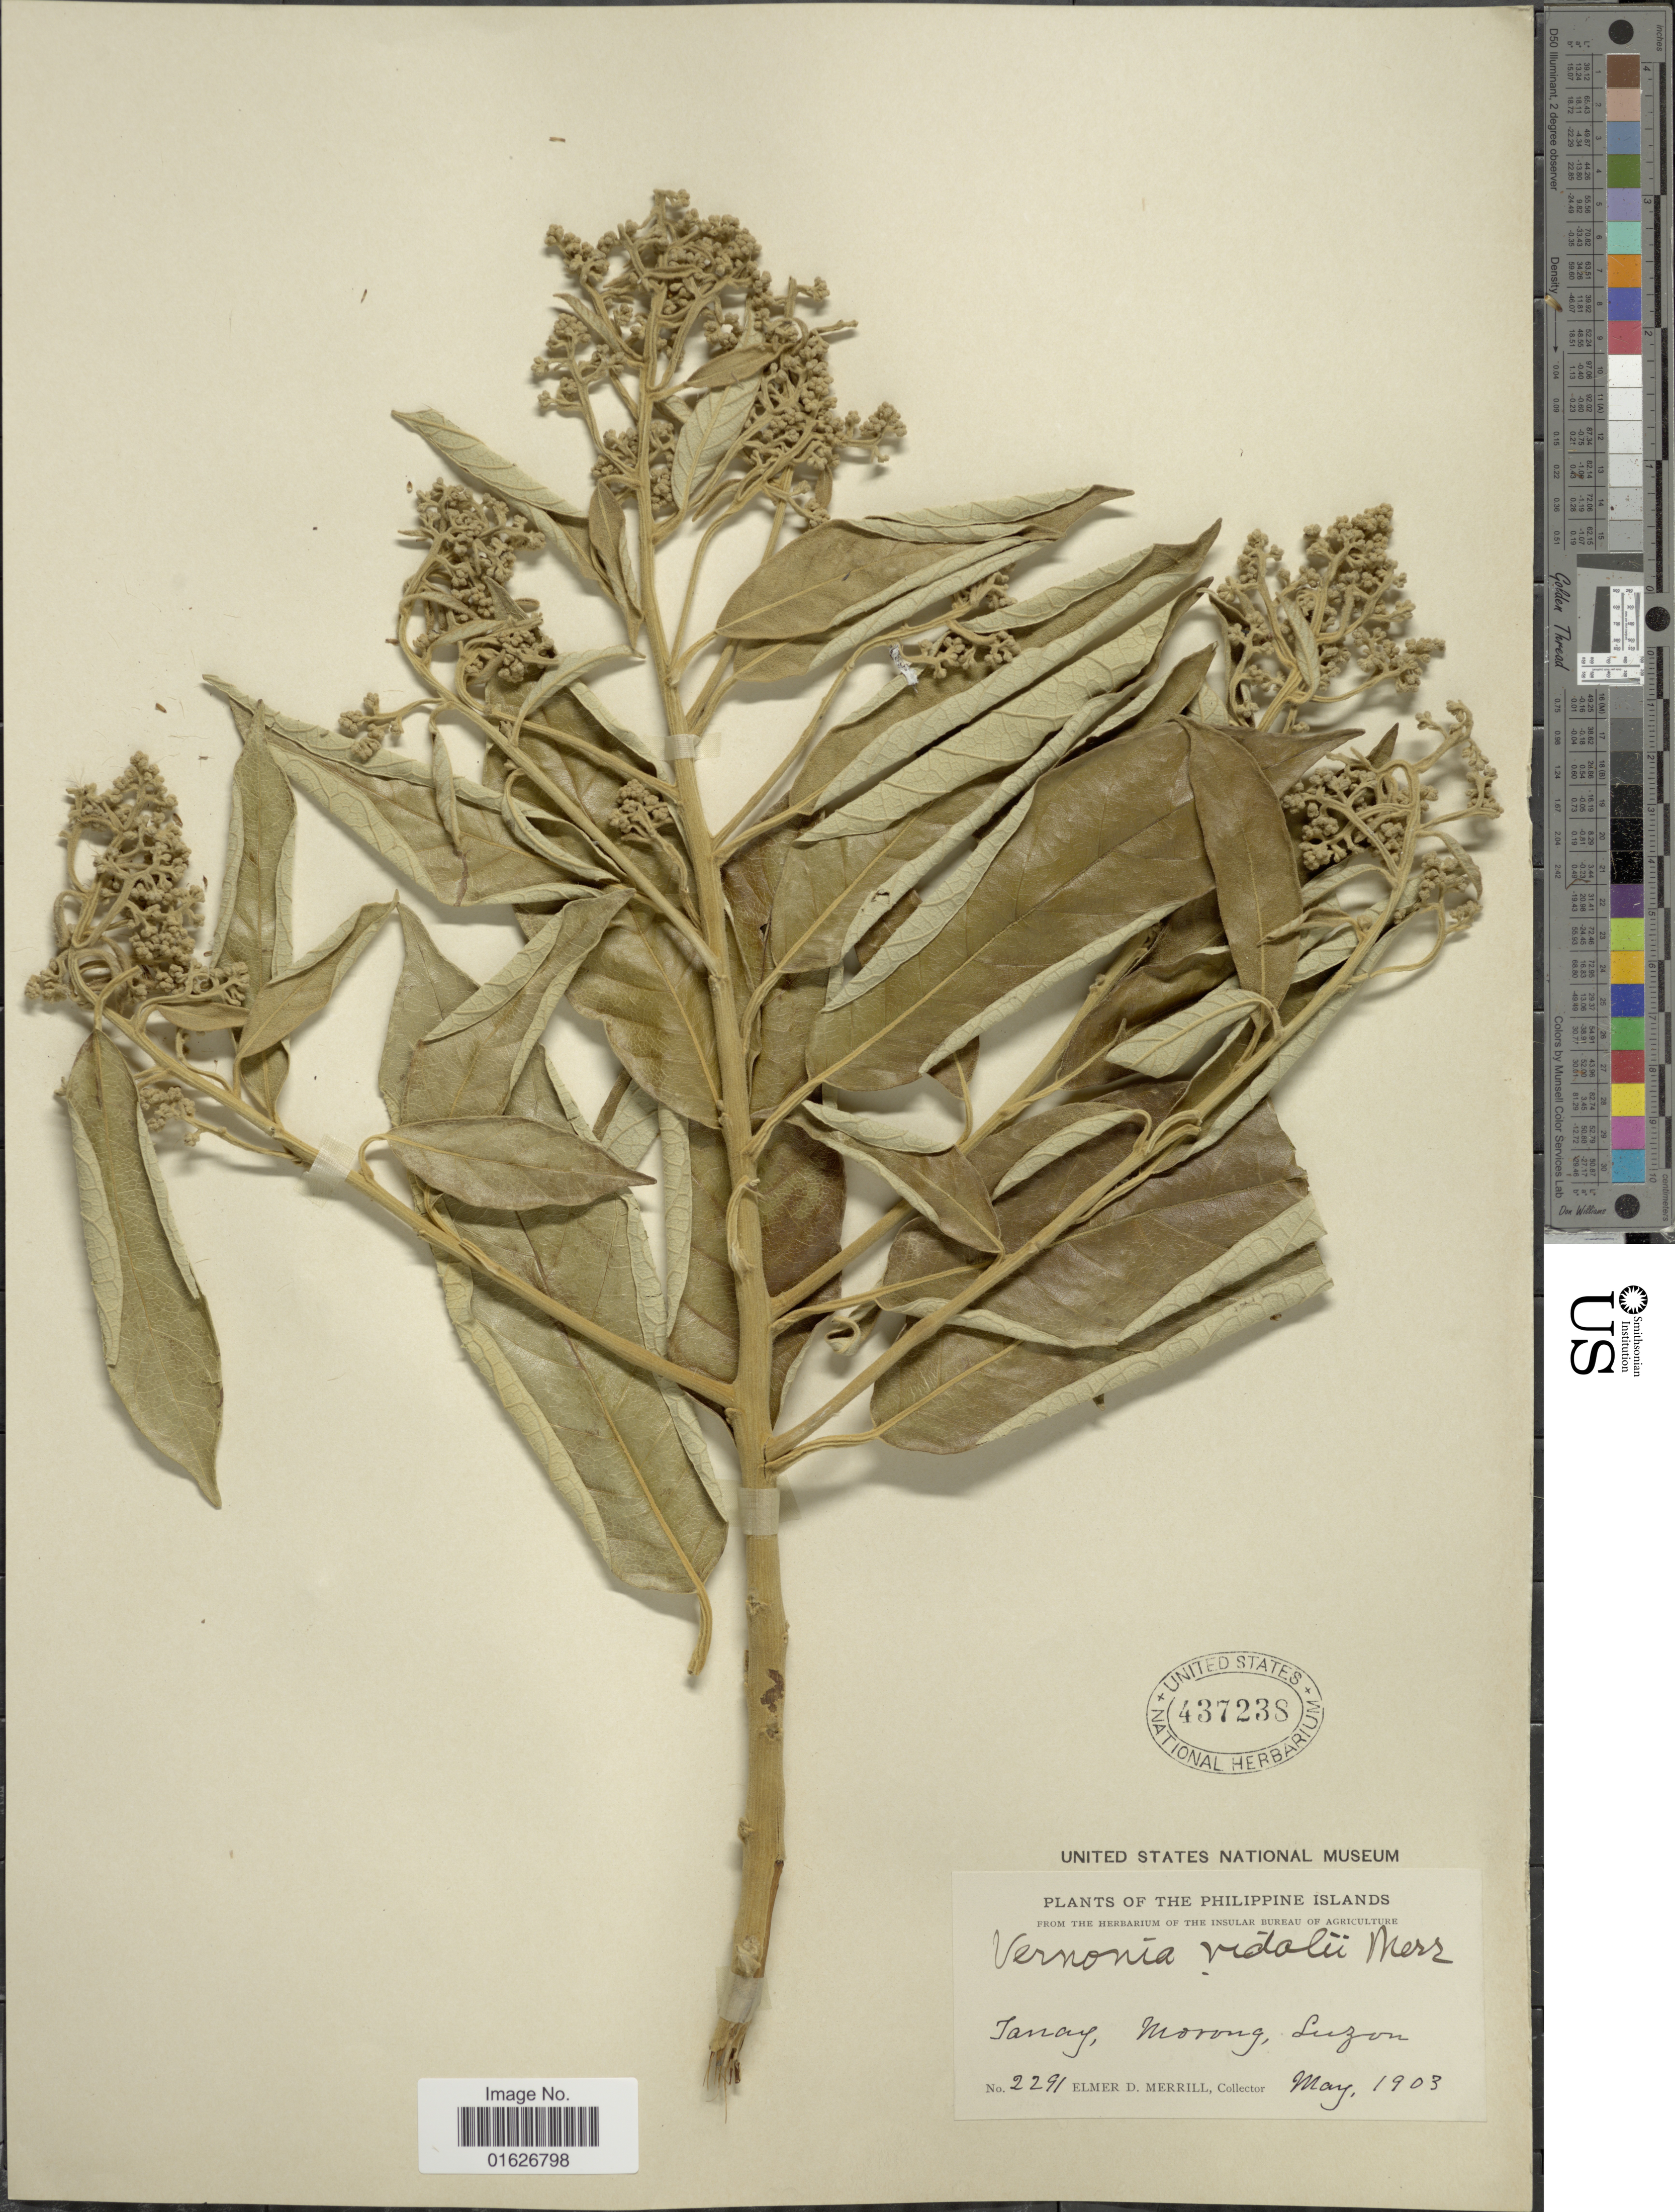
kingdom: Plantae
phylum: Tracheophyta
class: Magnoliopsida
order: Asterales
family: Asteraceae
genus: Strobocalyx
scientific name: Strobocalyx vidalii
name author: (G. Merr.) H. Rob.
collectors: E. D. Merrill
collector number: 2291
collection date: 1903-05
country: Philippines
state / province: Calabarzon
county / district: Rizal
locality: Tanay, Morong, Luzon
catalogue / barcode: US 437238